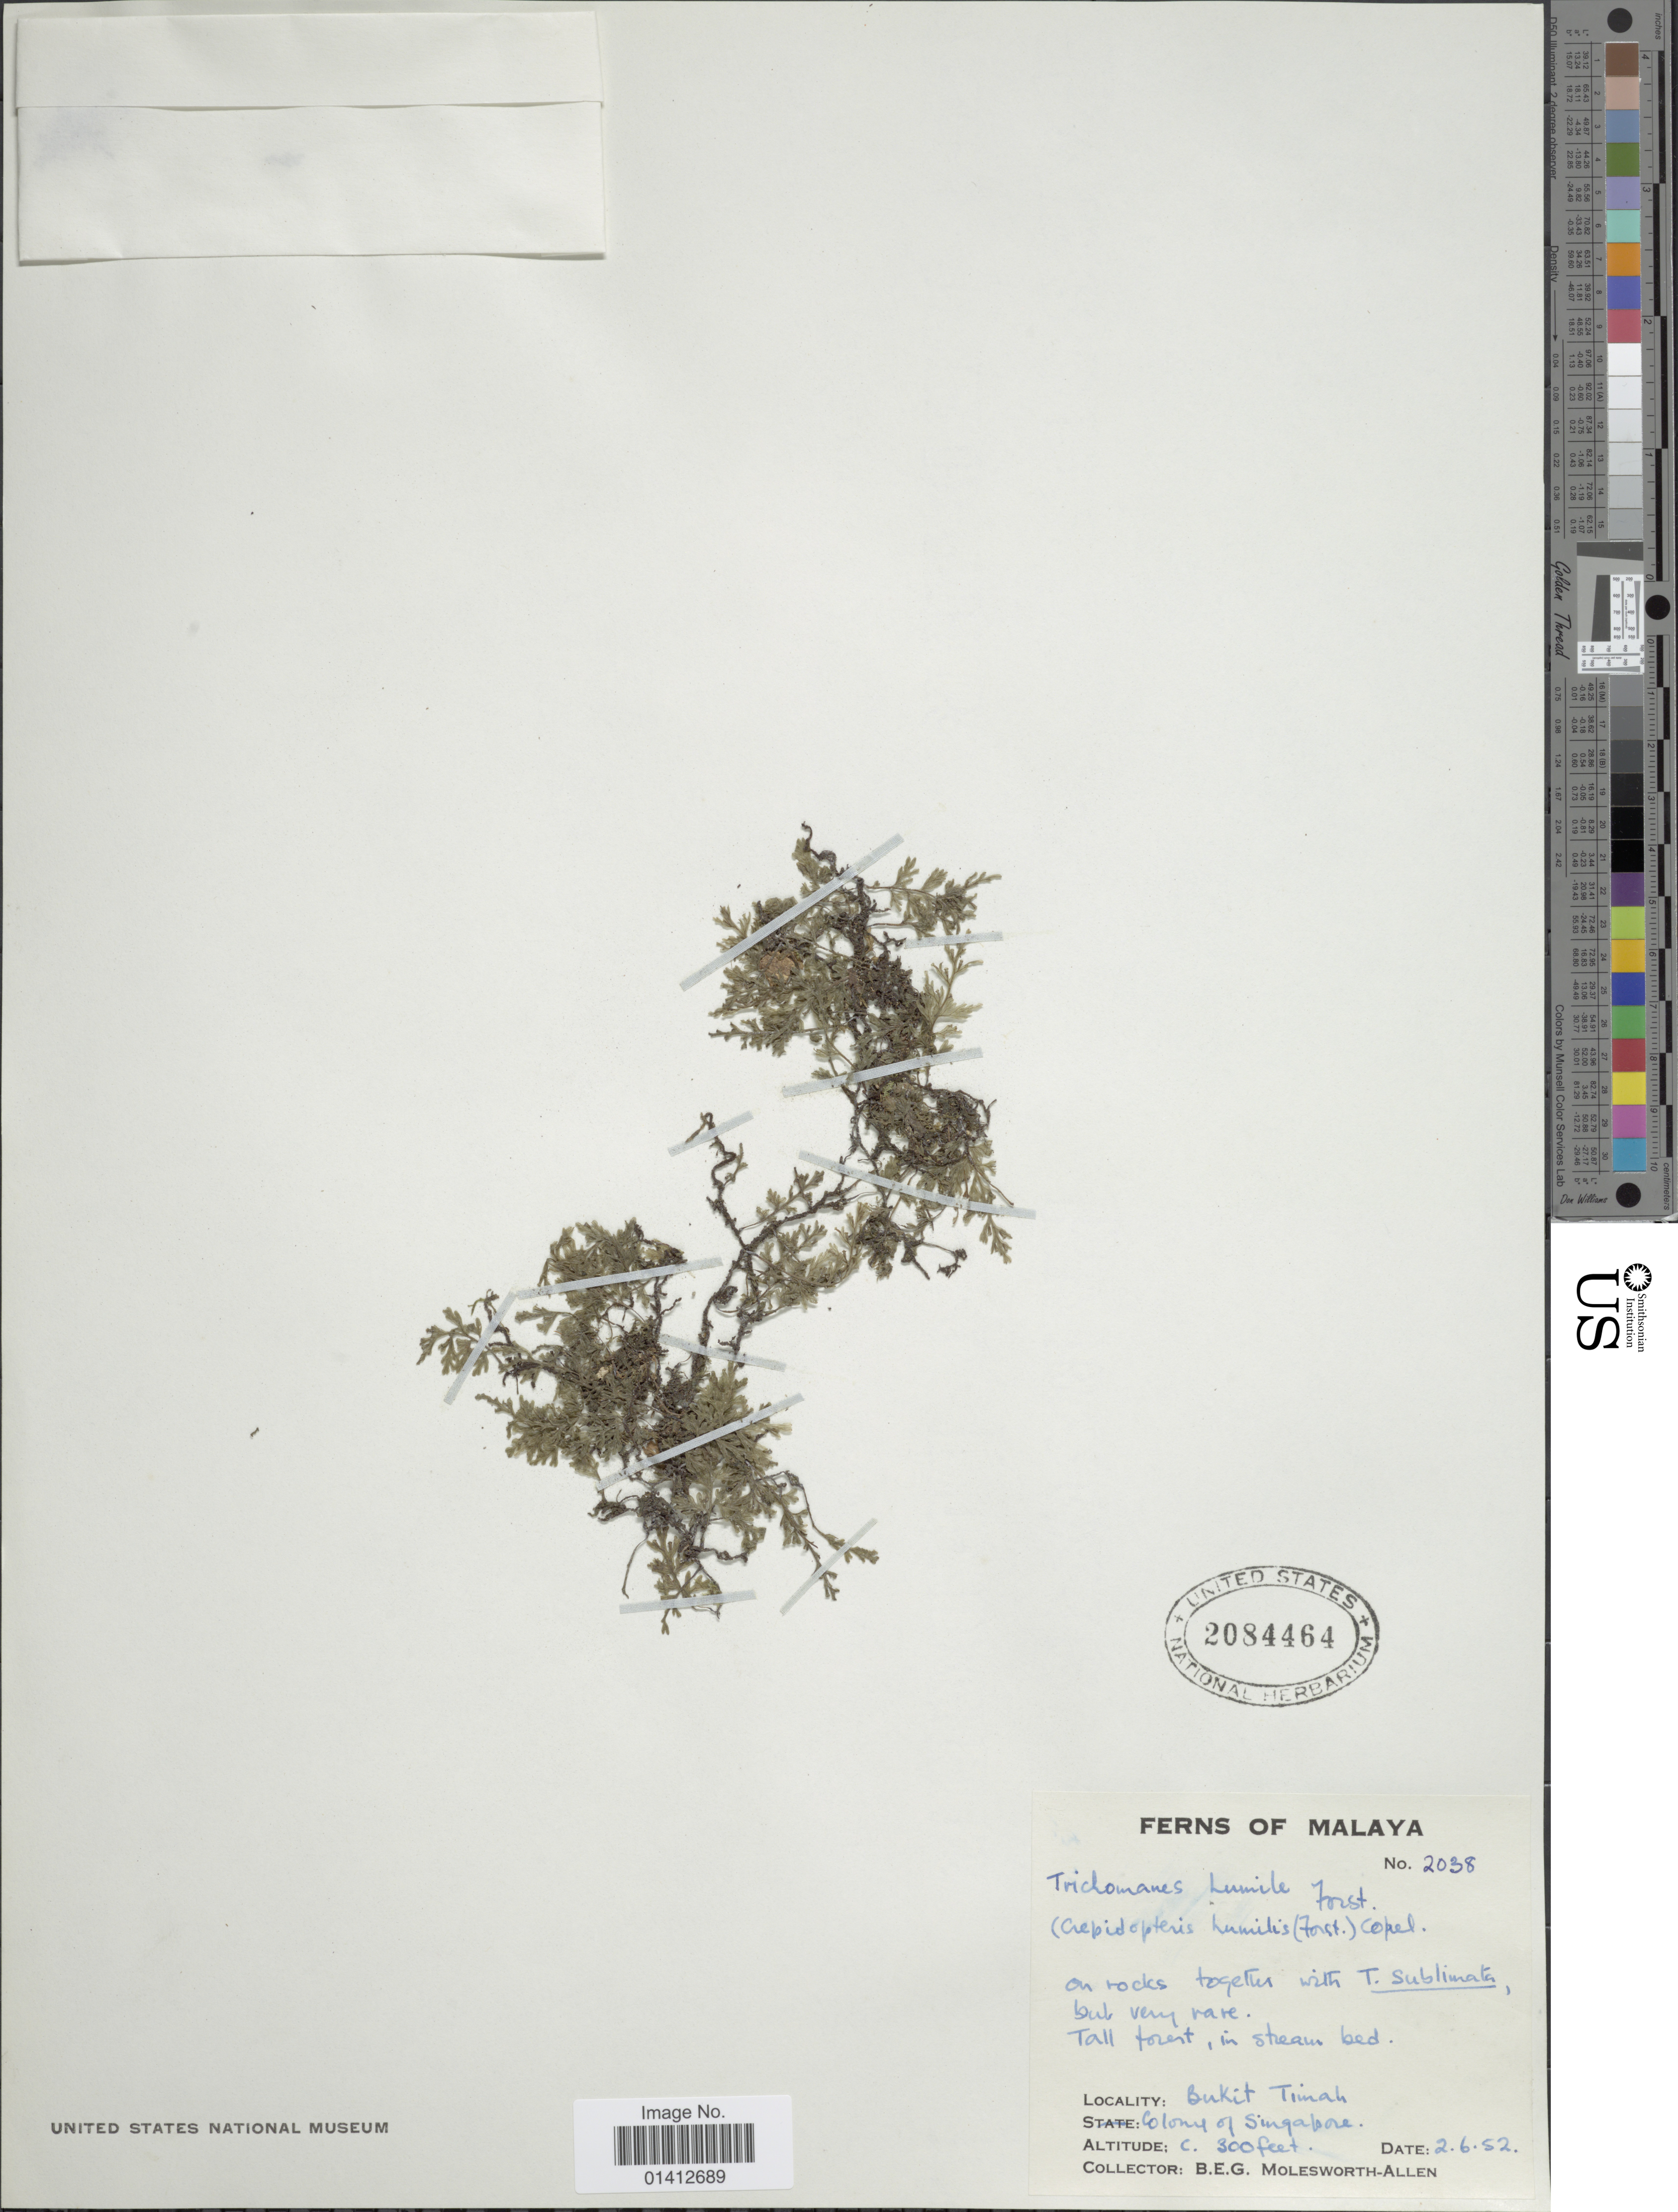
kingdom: Plantae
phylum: Tracheophyta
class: Polypodiopsida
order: Hymenophyllales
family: Hymenophyllaceae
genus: Crepidomanes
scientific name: Crepidomanes humilis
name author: (G. Forst.) Bosch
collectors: B. E. G. Molesworth-Allen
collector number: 2038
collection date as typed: Transcribed d/m/y: 2/6/52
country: Singapore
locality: Malaya, Bukit Timah, Colony of Singapore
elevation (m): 91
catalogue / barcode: US 2084464